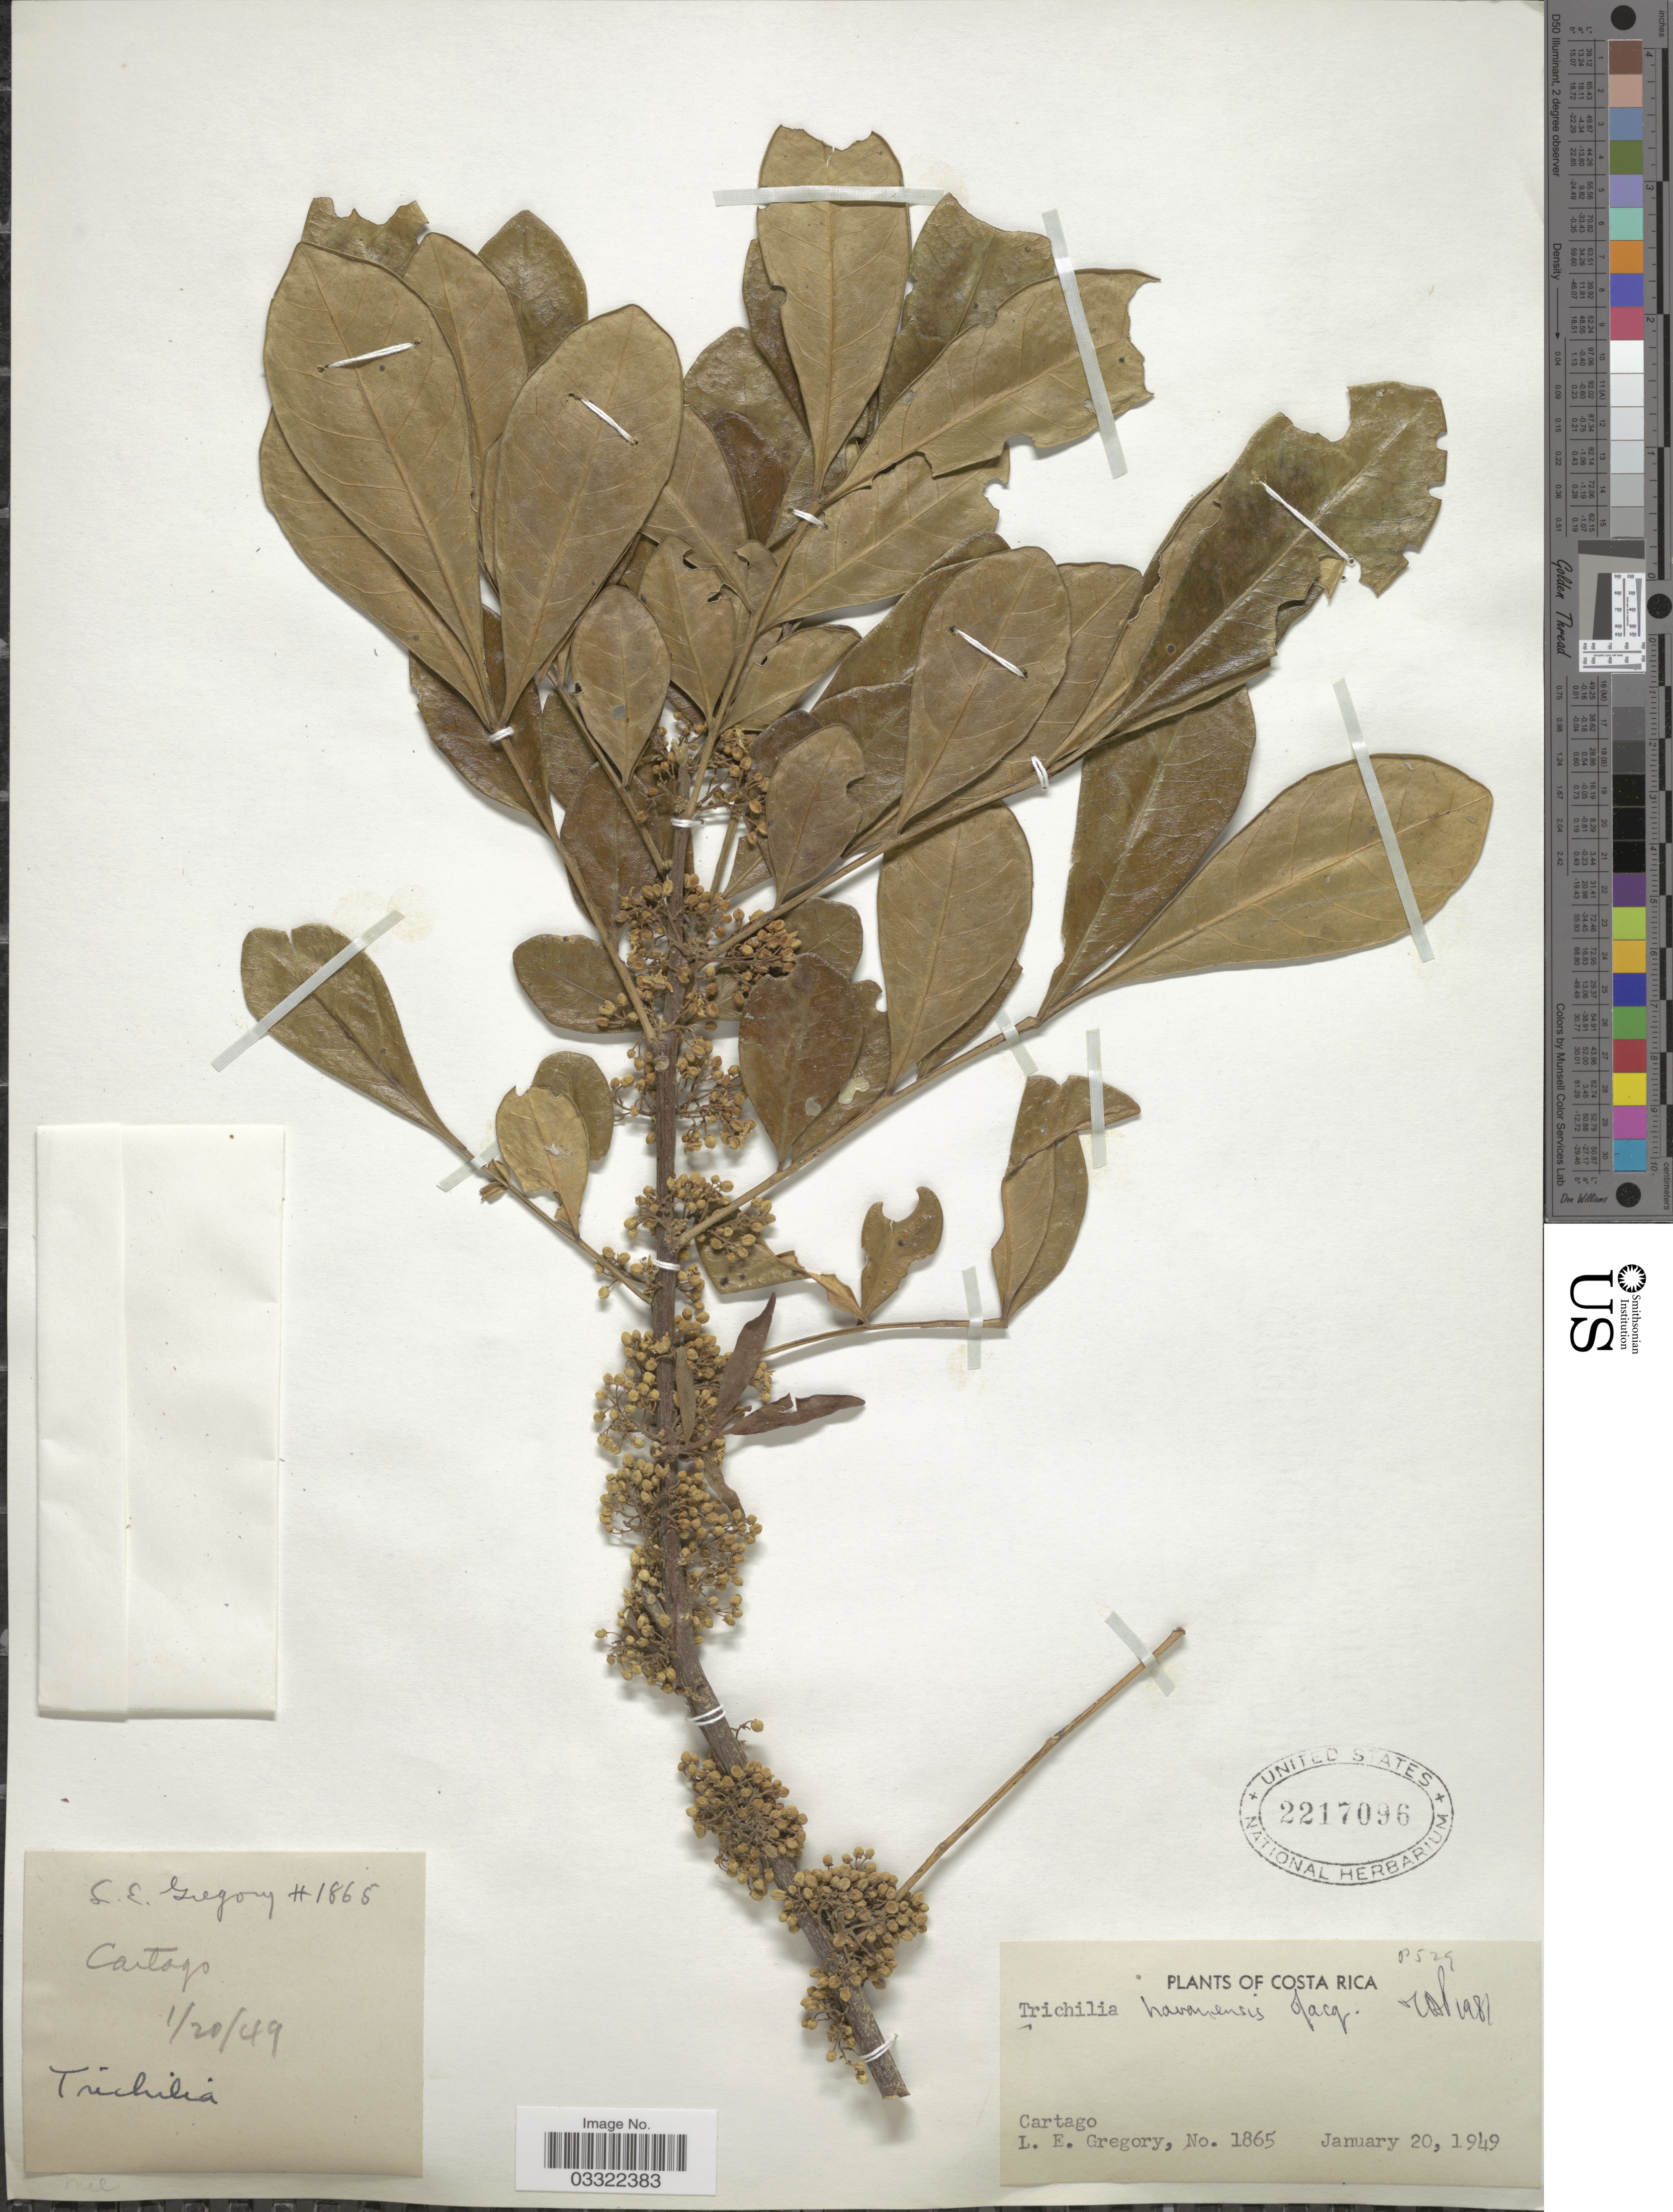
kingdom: Plantae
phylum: Tracheophyta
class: Magnoliopsida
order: Sapindales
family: Meliaceae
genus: Trichilia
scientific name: Trichilia havanensis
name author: Jacq.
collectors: L. E. Gregory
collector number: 1865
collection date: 1949-01-20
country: Costa Rica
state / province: Cartago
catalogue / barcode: US 2217096